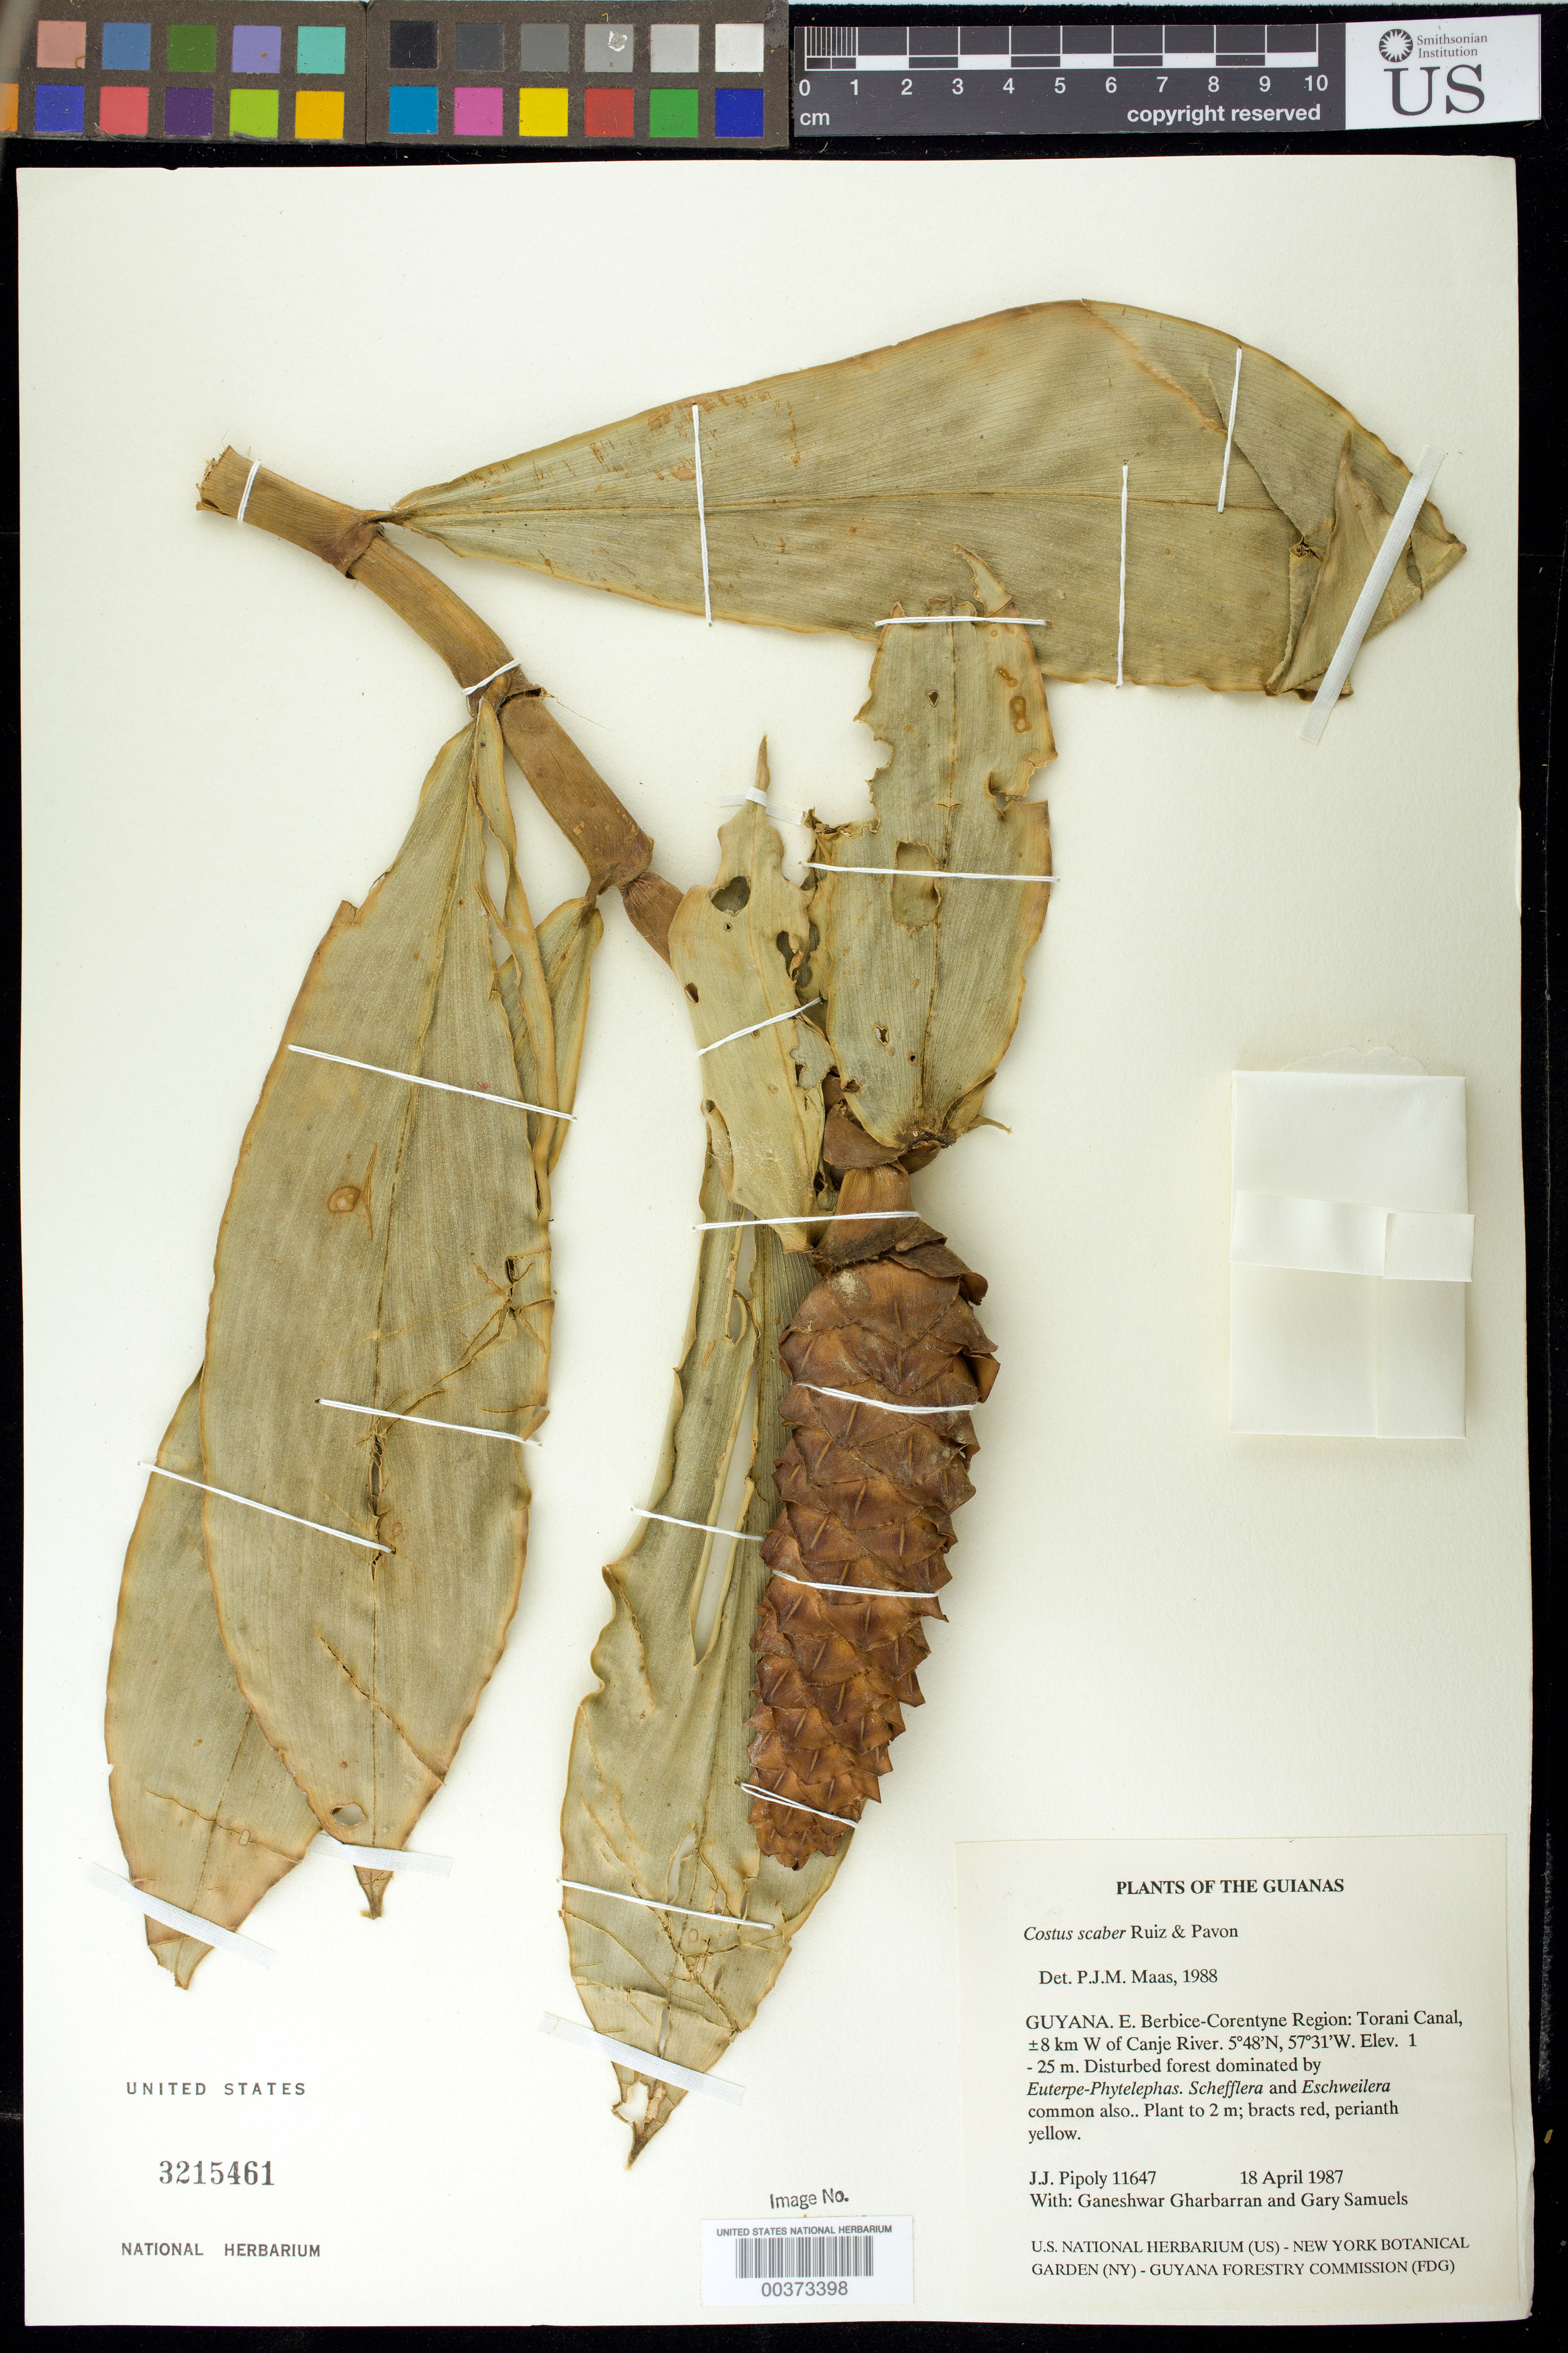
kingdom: Plantae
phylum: Tracheophyta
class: Liliopsida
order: Zingiberales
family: Costaceae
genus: Costus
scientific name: Costus scaber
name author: Ruiz & Pav.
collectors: J. J. Pipoly, G. Gharbarran & G. Samuels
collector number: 11647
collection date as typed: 18 Apr 1987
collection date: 1987-04-18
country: Guyana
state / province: E. Berbice-Corentyne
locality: Torani canal, 8 km w of canje river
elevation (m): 1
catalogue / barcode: US 3215461